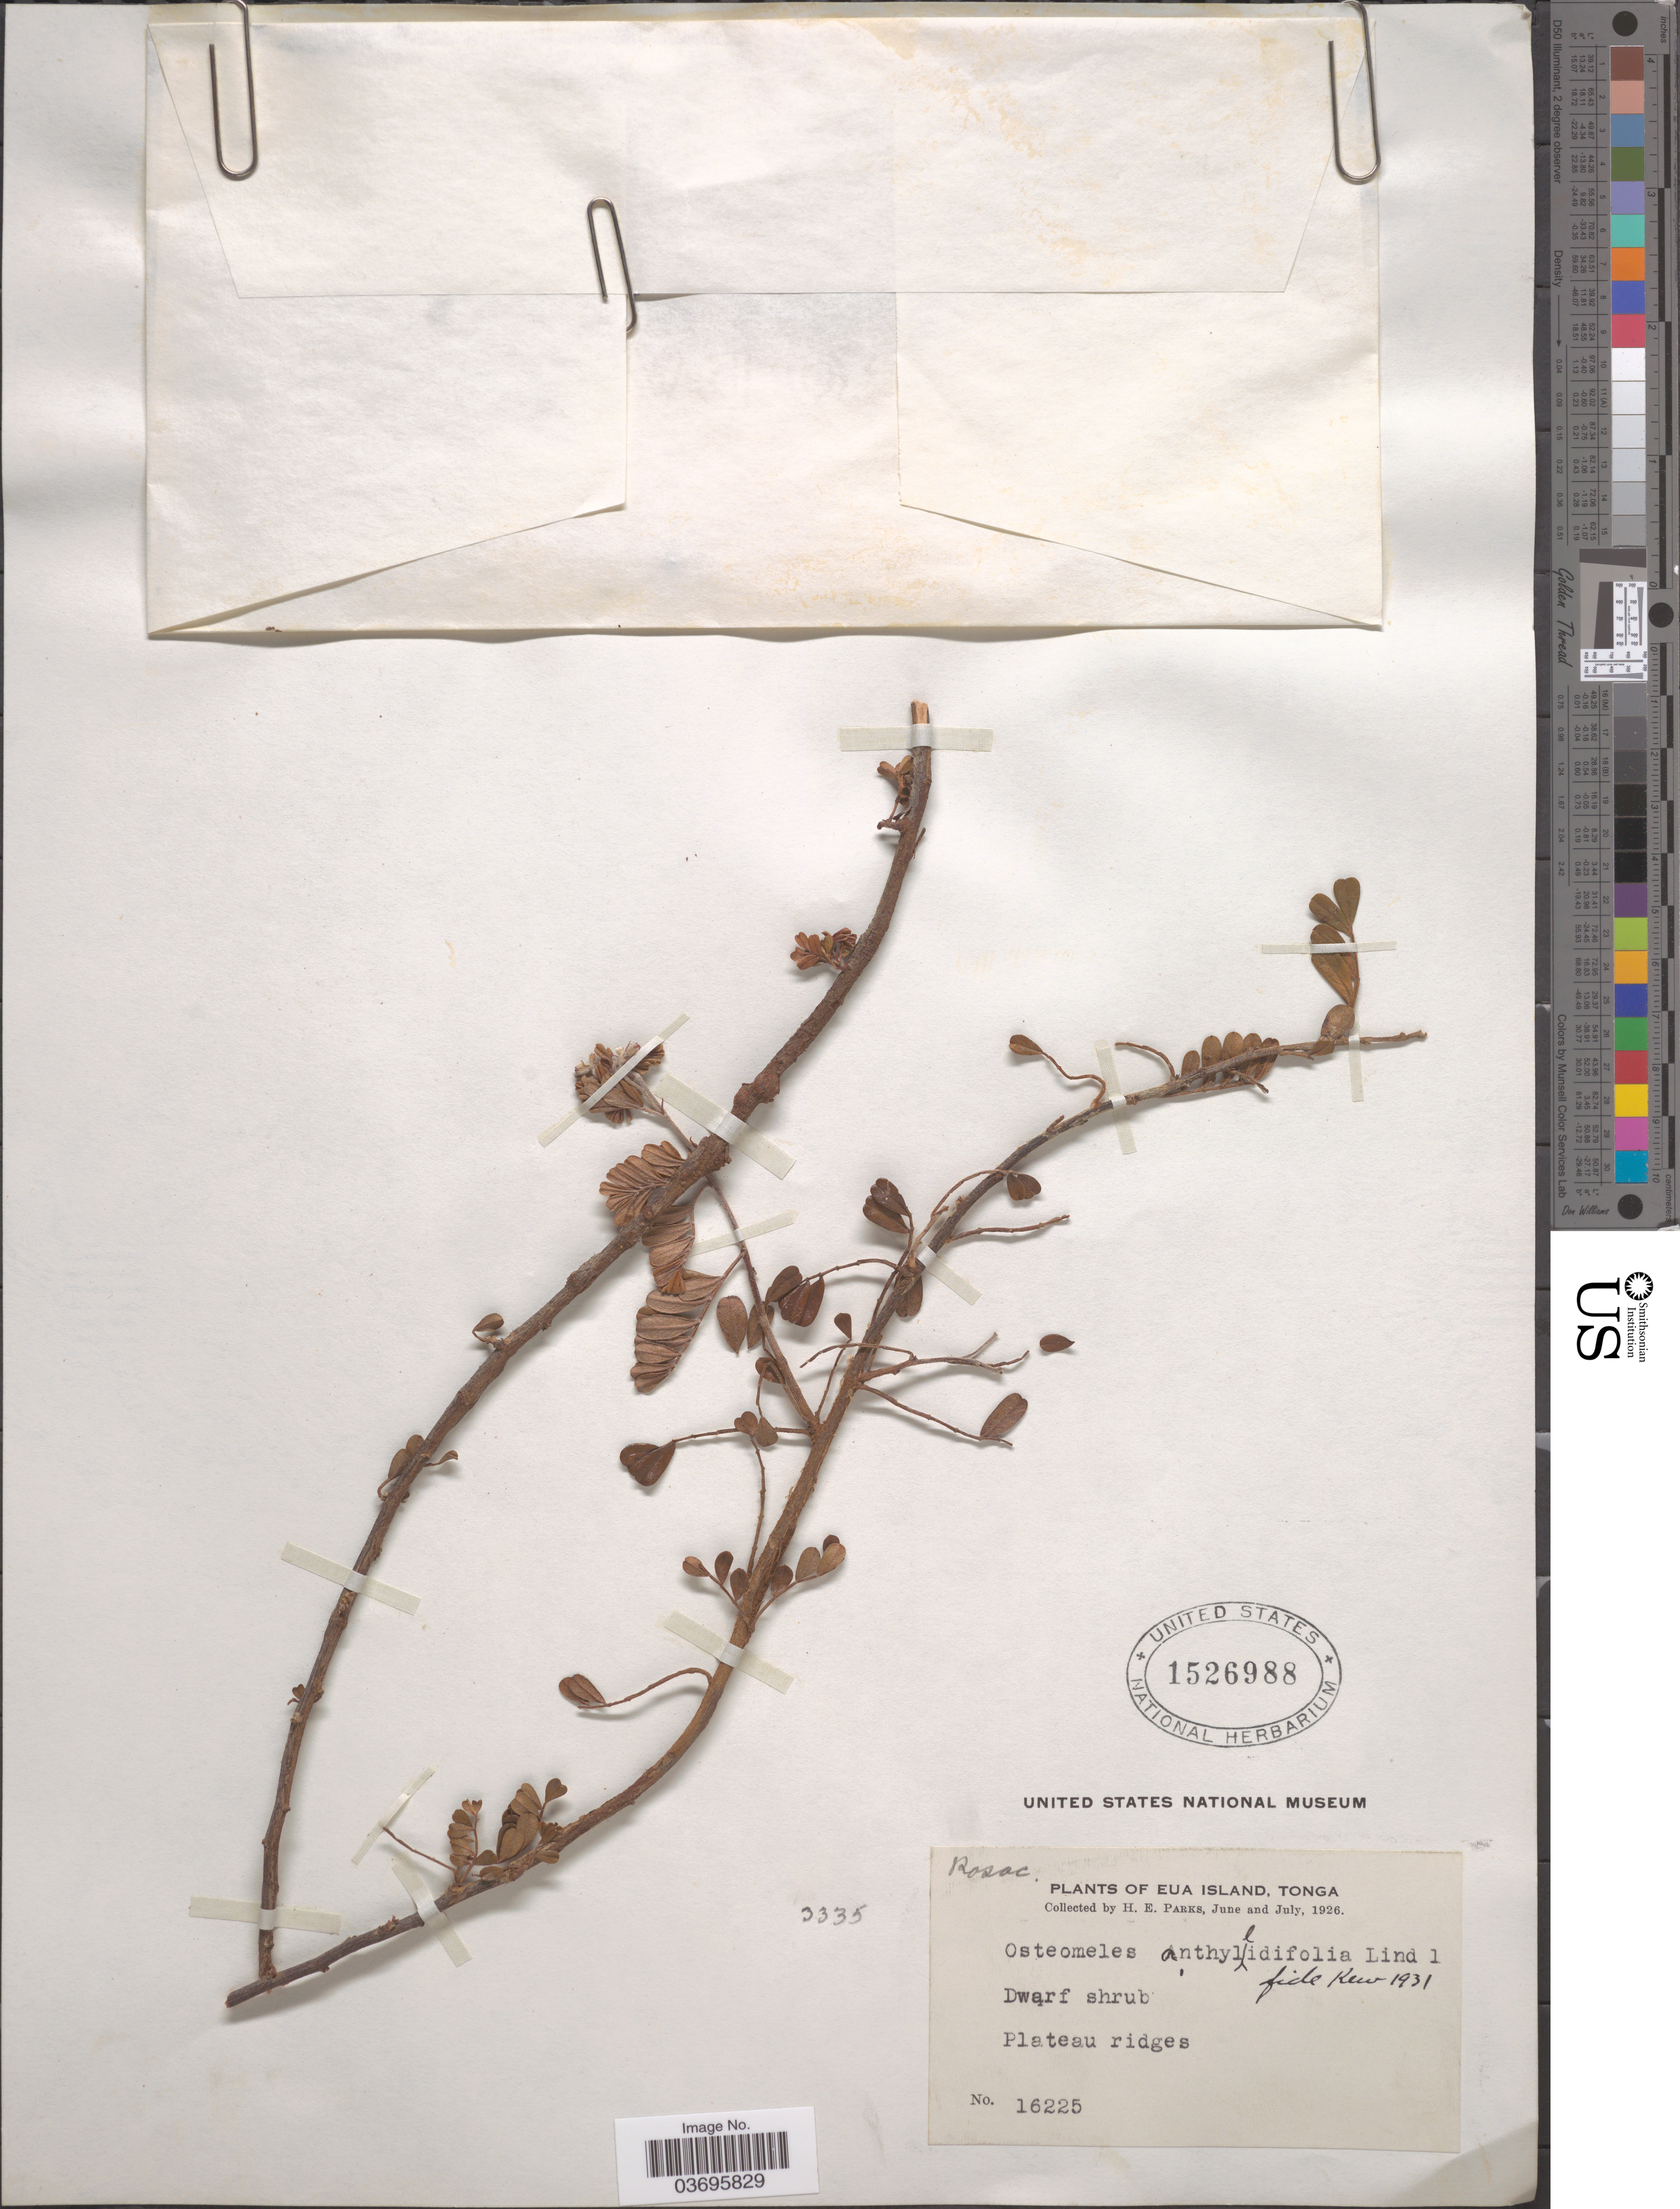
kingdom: Plantae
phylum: Tracheophyta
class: Magnoliopsida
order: Rosales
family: Rosaceae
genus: Osteomeles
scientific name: Osteomeles anthyllidifolia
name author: (Small) Lindl.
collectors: H. E. Parks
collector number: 16225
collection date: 1926-06/1926-07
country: Tonga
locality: Eua Island. Plateau ridges.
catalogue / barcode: US 1526988